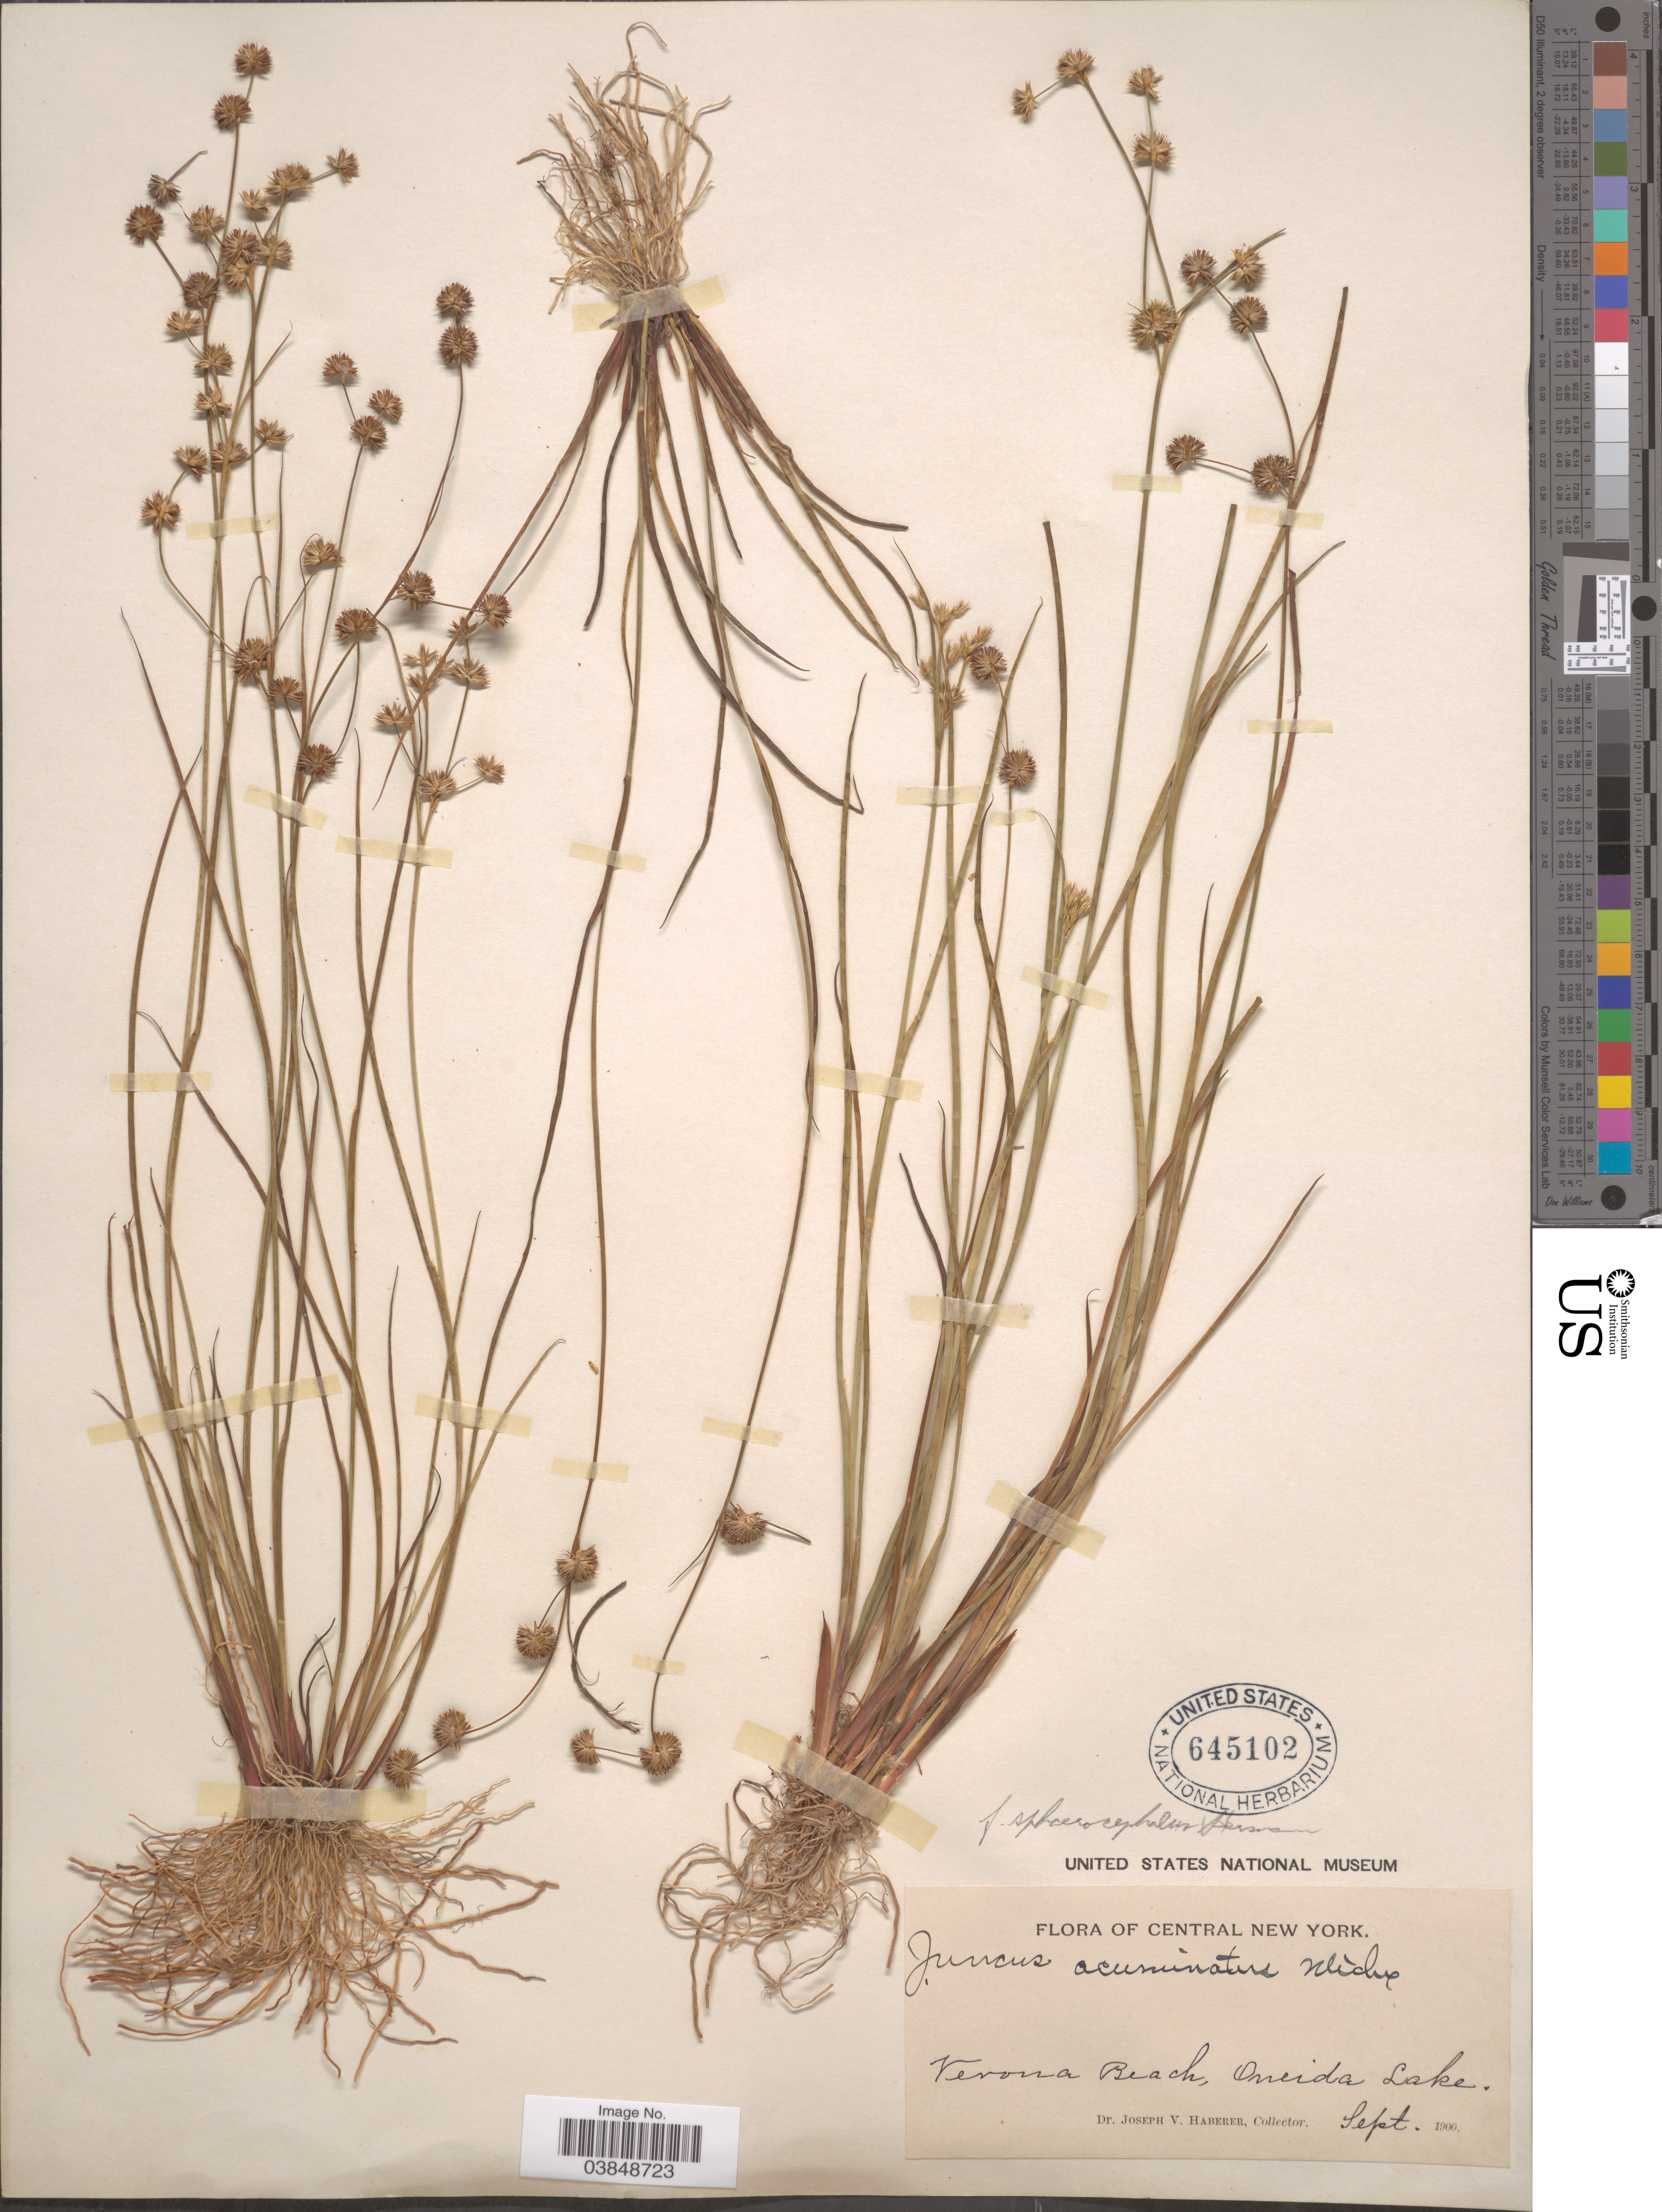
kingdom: Plantae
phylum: Tracheophyta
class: Liliopsida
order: Poales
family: Juncaceae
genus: Juncus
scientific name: Juncus acuminatus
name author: Michx.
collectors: J. V. Haberer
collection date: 1900-09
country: United States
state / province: New York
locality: Central New York. Verona Beach, Oneida Lake.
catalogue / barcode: US 645102